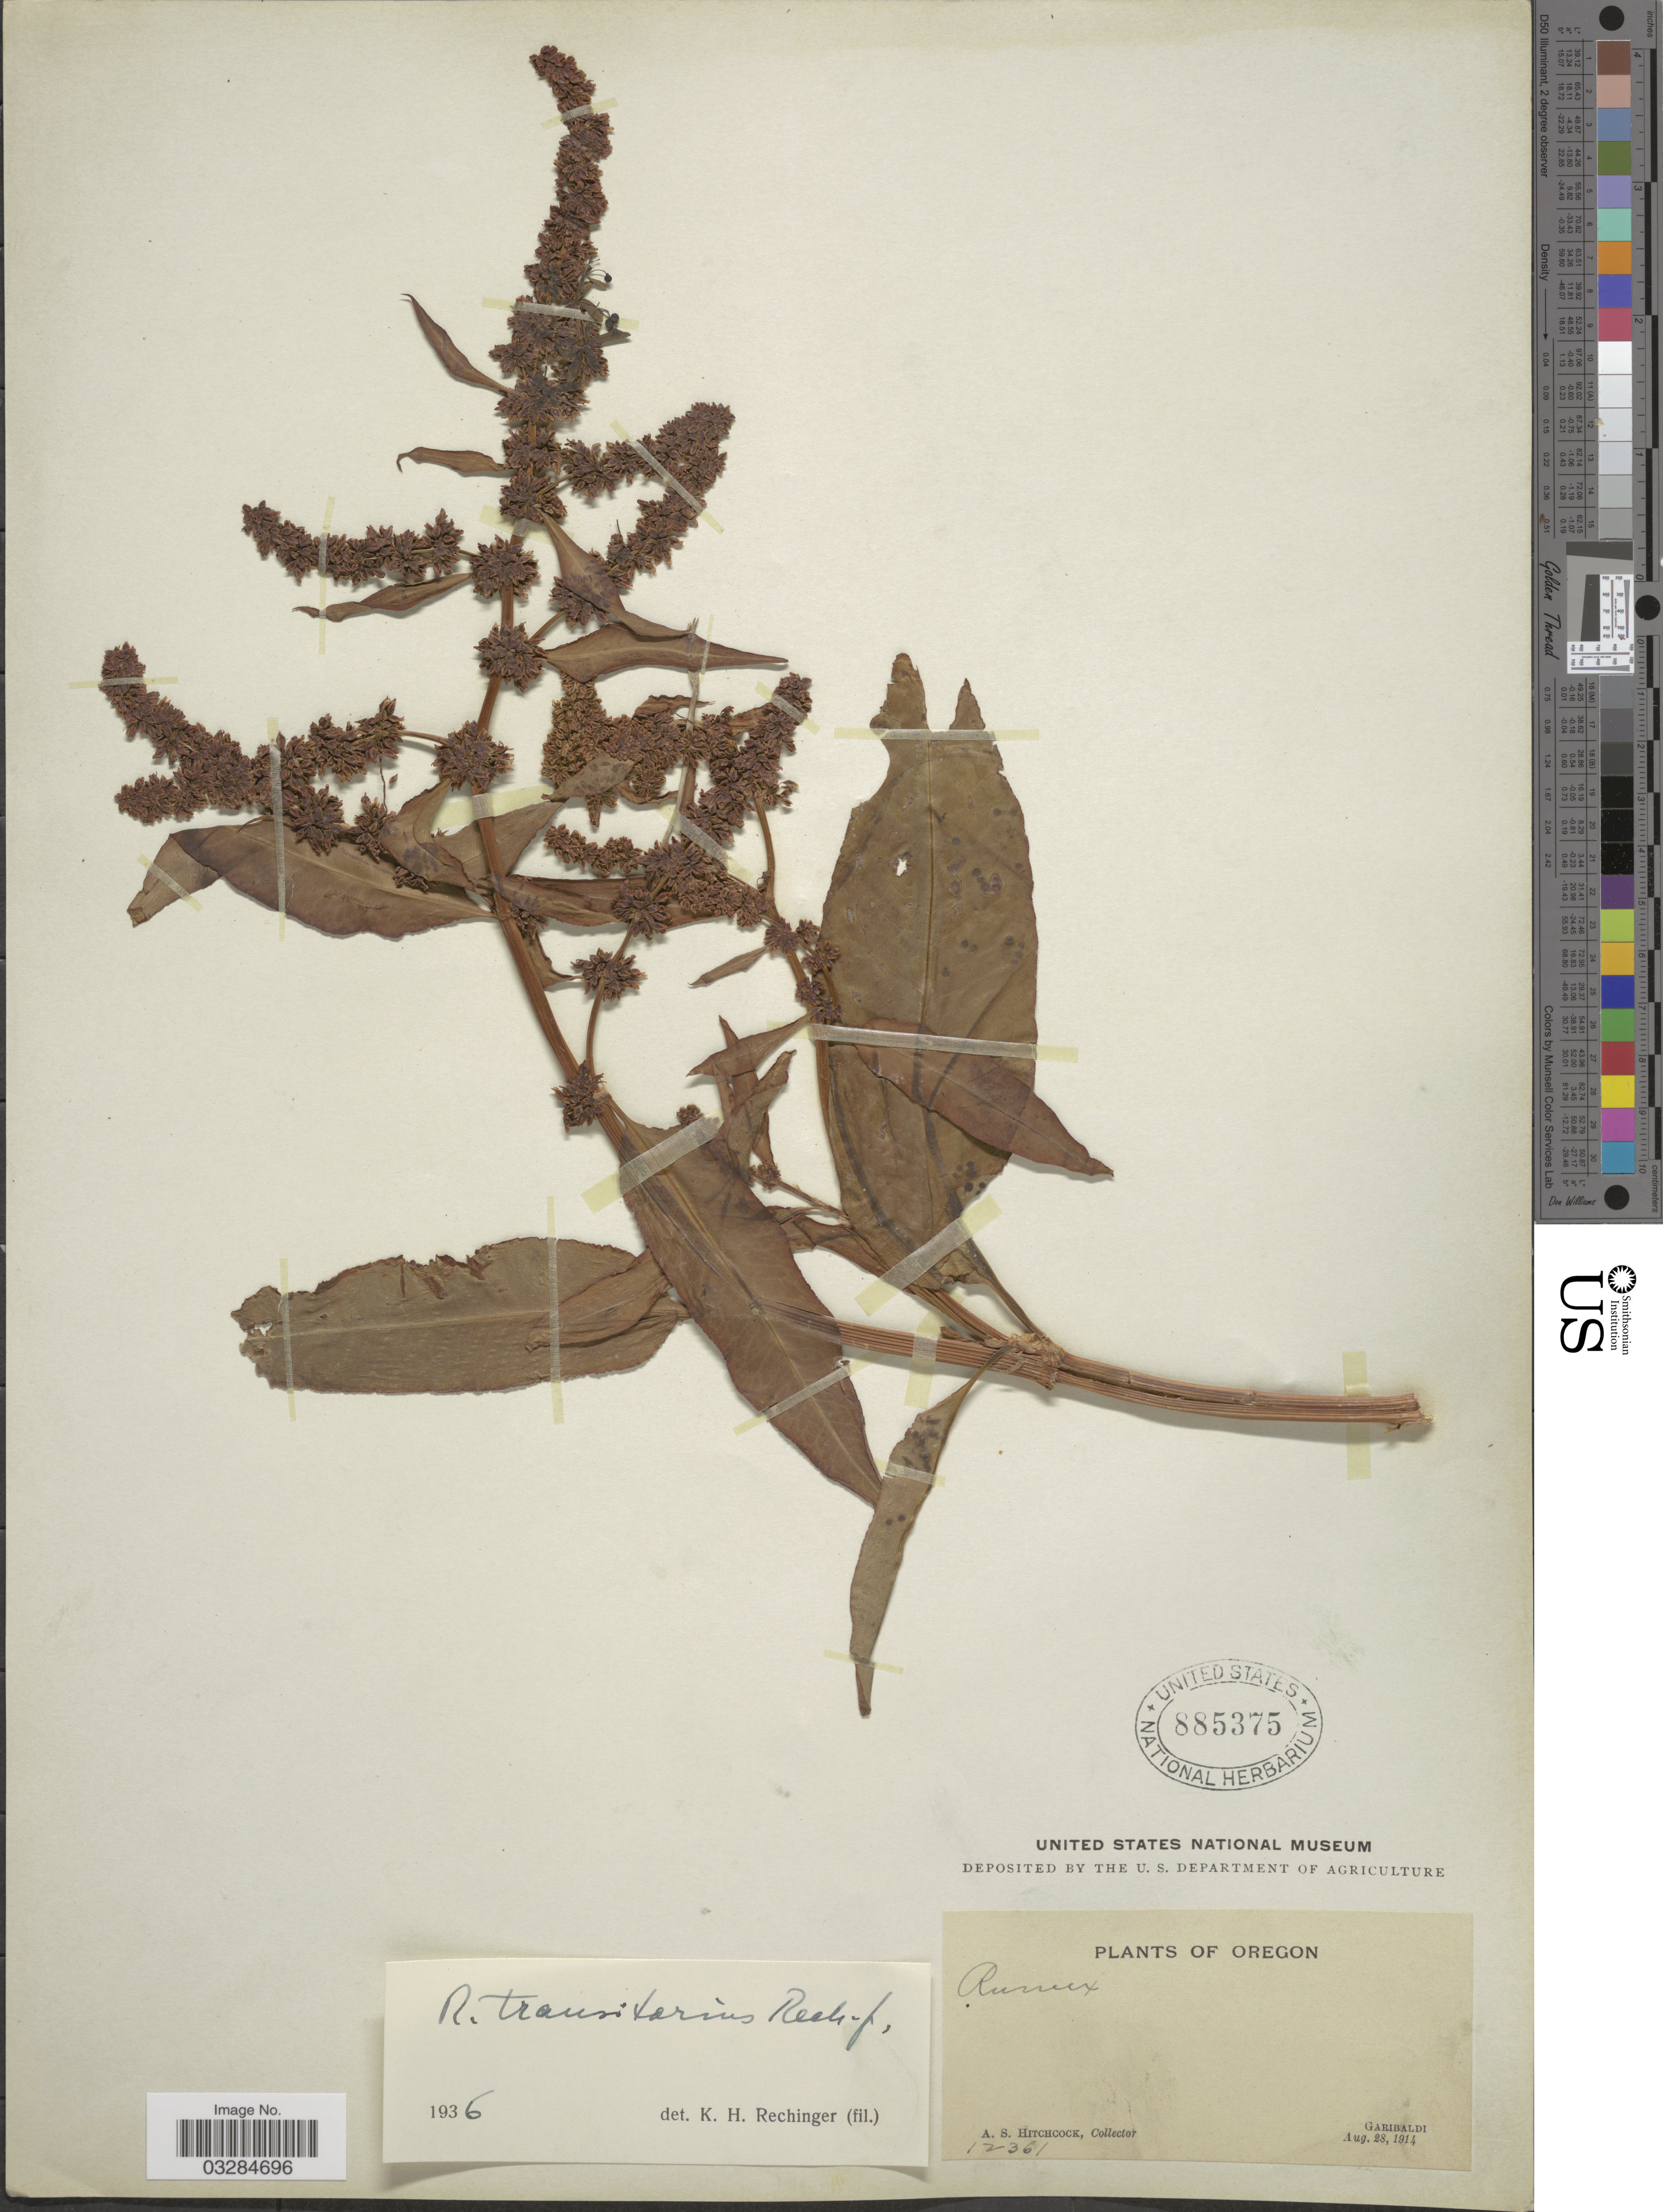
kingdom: Plantae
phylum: Tracheophyta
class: Magnoliopsida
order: Caryophyllales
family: Polygonaceae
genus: Rumex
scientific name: Rumex transitorius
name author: Rech. f.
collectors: A. S. Hitchcock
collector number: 12361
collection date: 1914-08-28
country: United States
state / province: Oregon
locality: Garibaldi.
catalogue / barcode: US 885375